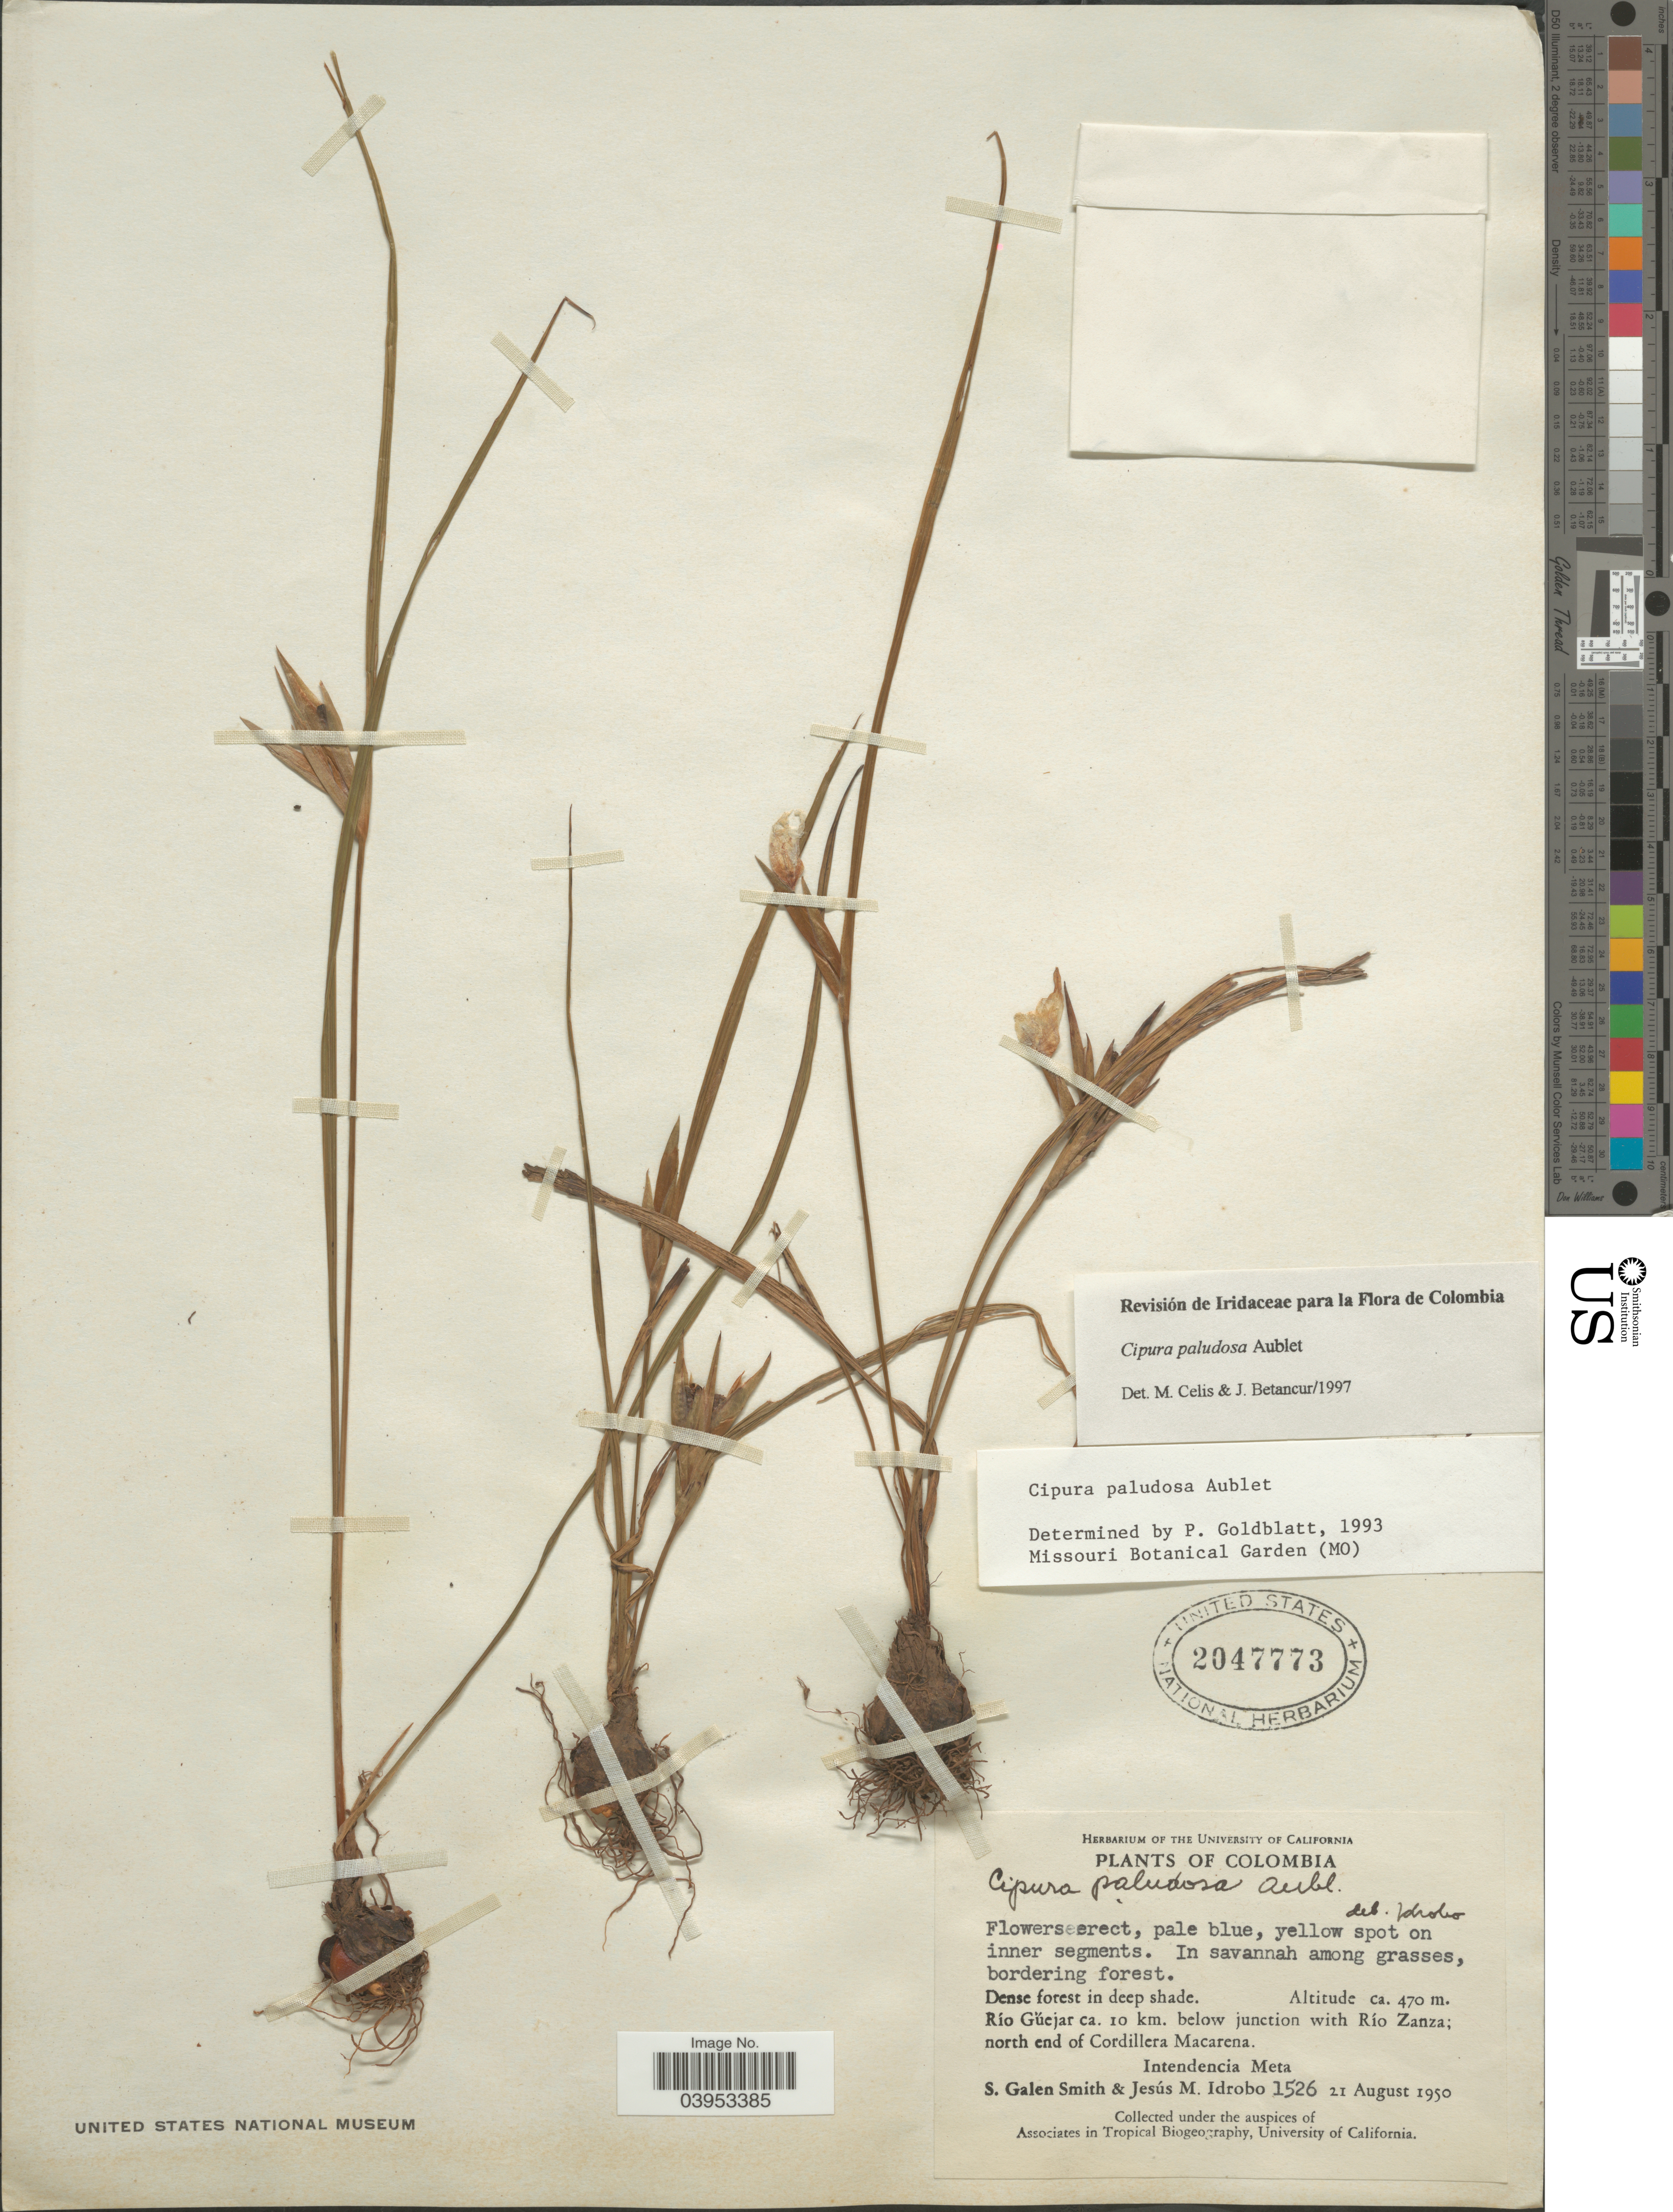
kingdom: Plantae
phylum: Tracheophyta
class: Liliopsida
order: Asparagales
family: Iridaceae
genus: Cipura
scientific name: Cipura paludosa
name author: Aubl.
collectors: S. G. Smith & J. M. Idrobo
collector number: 1526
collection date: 1950-08-21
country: Colombia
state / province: Meta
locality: Río Guejar ca. 10 km. below junction with Río Zanza; north end of Cordillera Macarena. Intendencia Meta.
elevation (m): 470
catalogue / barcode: US 2047773